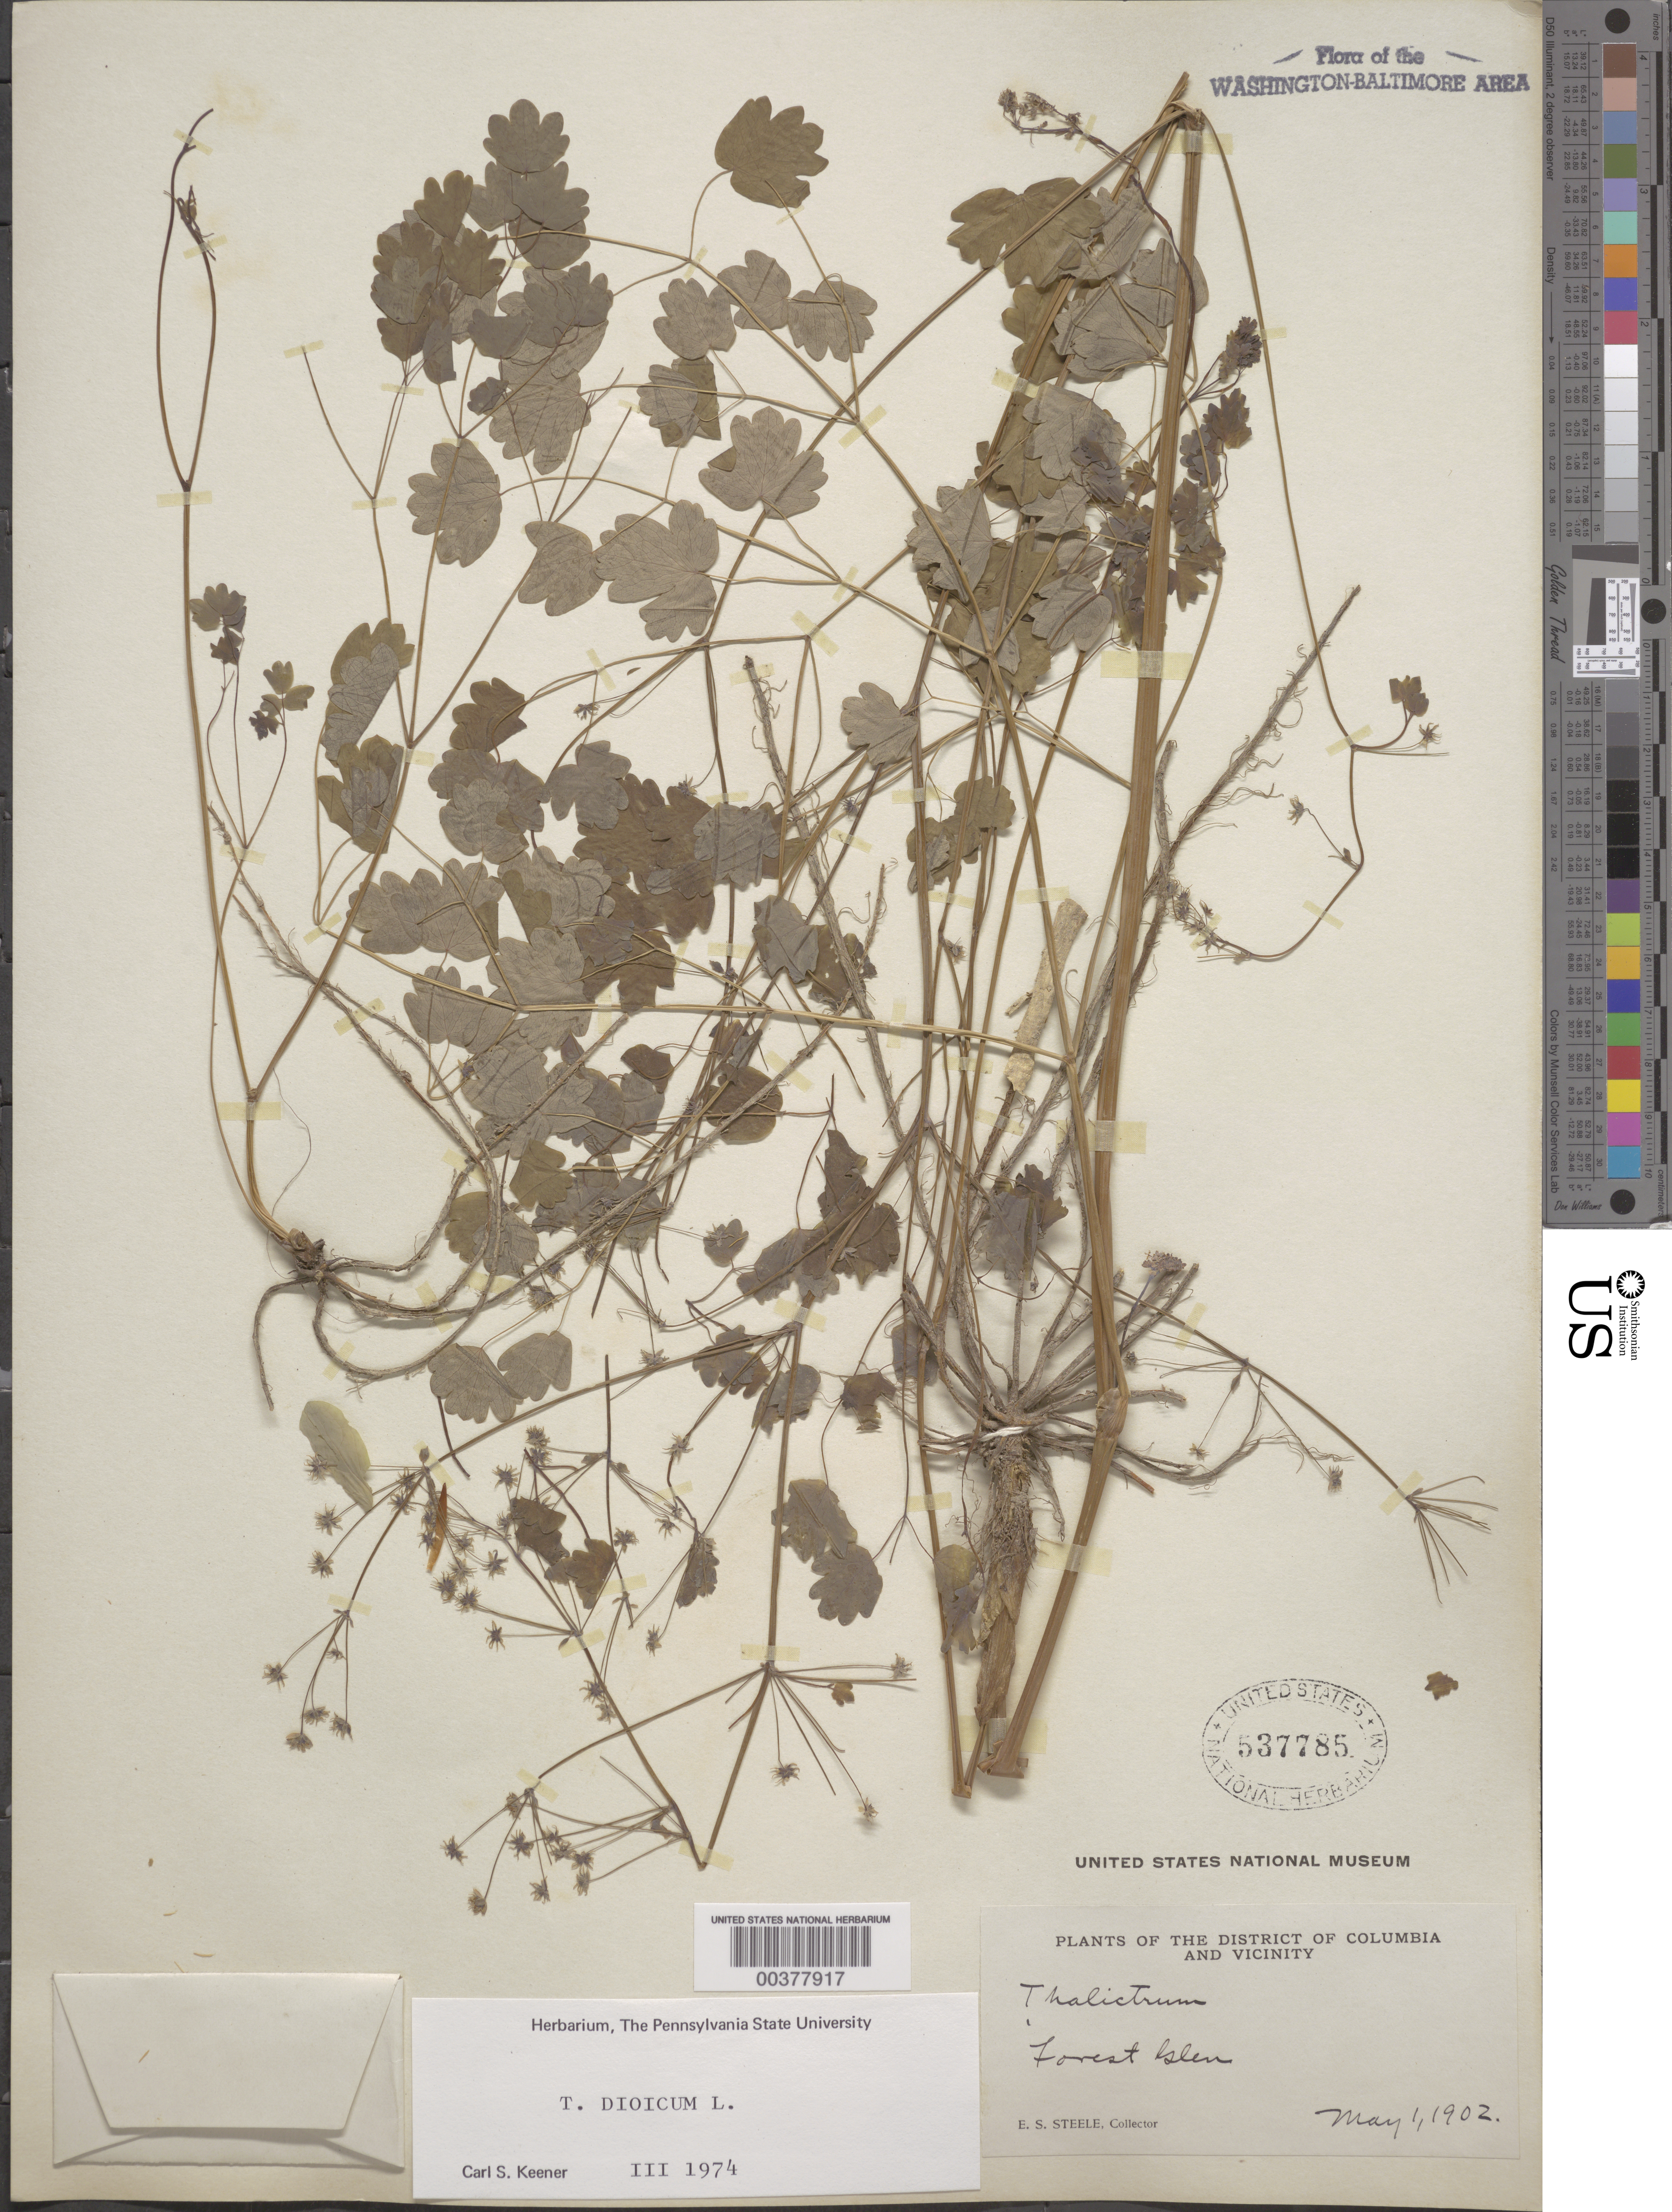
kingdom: Plantae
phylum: Tracheophyta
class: Magnoliopsida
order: Ranunculales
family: Ranunculaceae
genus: Thalictrum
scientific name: Thalictrum dioicum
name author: L.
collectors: E. Steele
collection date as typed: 01 May 1902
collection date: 1902-05-01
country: United States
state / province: Maryland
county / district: Montgomery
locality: Forest Glen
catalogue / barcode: US 537785